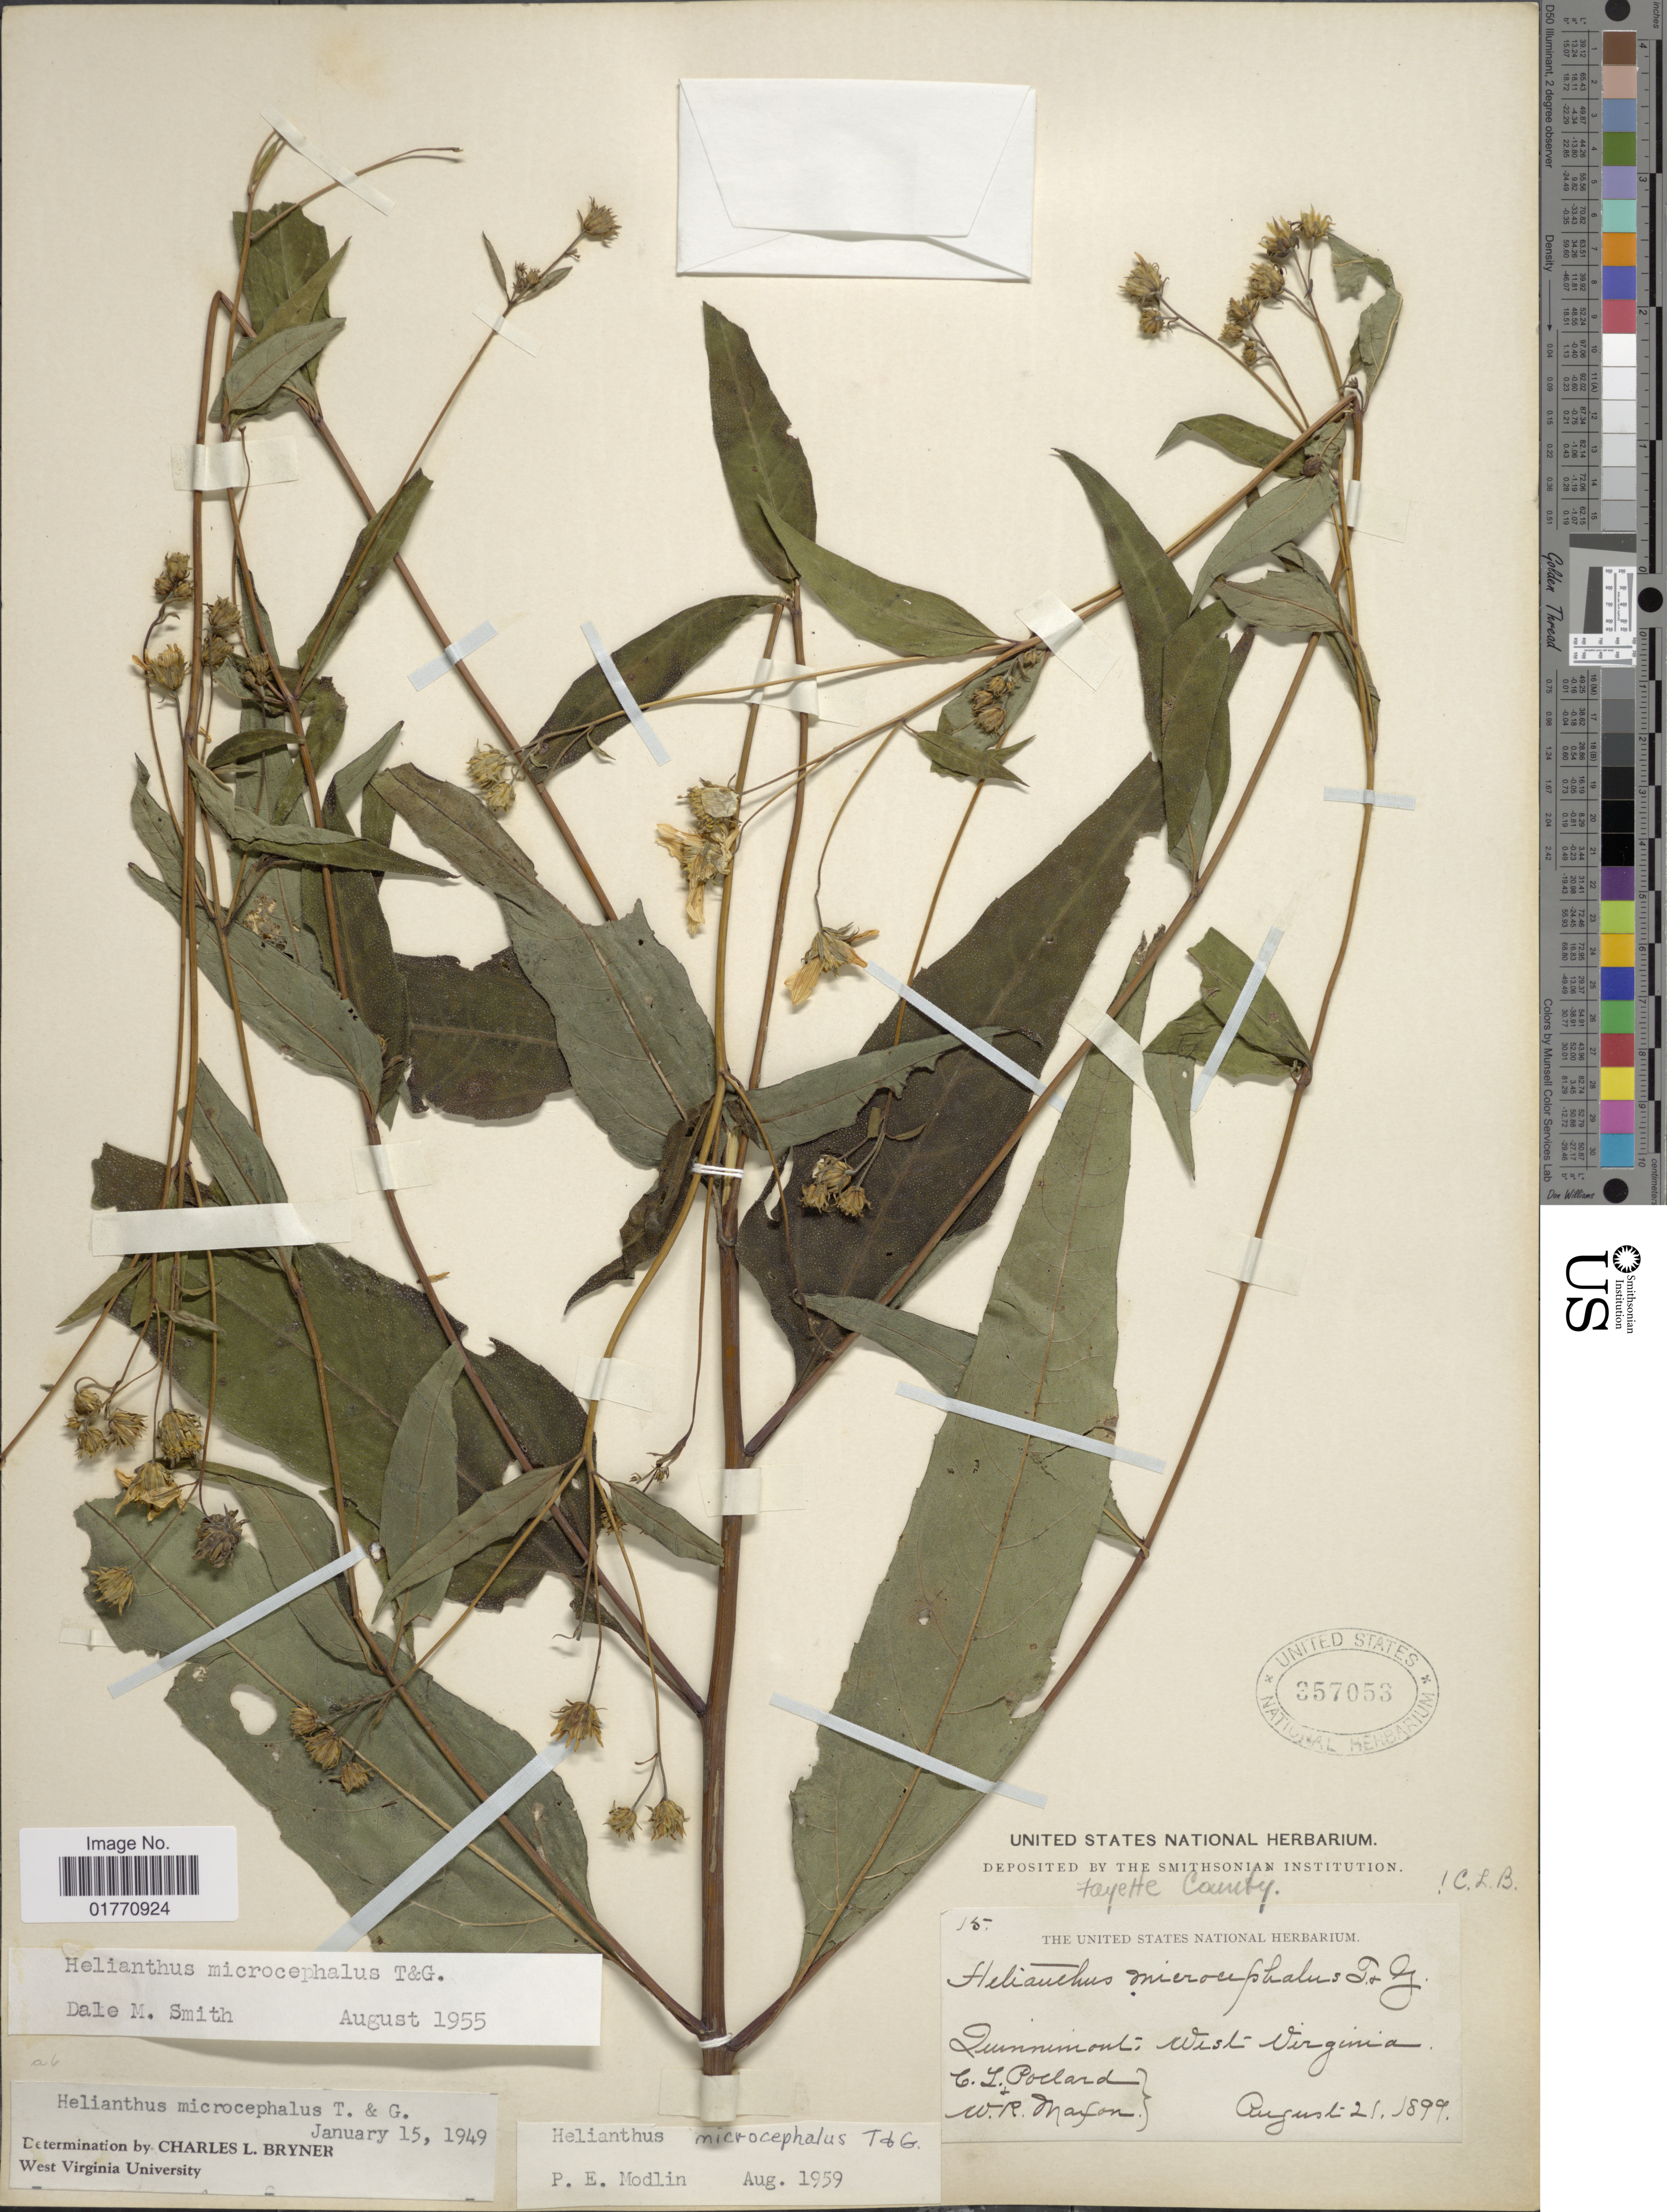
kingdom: Plantae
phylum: Tracheophyta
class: Magnoliopsida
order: Asterales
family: Asteraceae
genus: Helianthus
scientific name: Helianthus microcephalus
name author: Torr. & A. Gray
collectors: C. L. Pollard & W. R. Maxon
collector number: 15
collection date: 1899-08-21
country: United States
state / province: West Virginia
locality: Quinnimont West Virginia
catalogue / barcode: US 357053